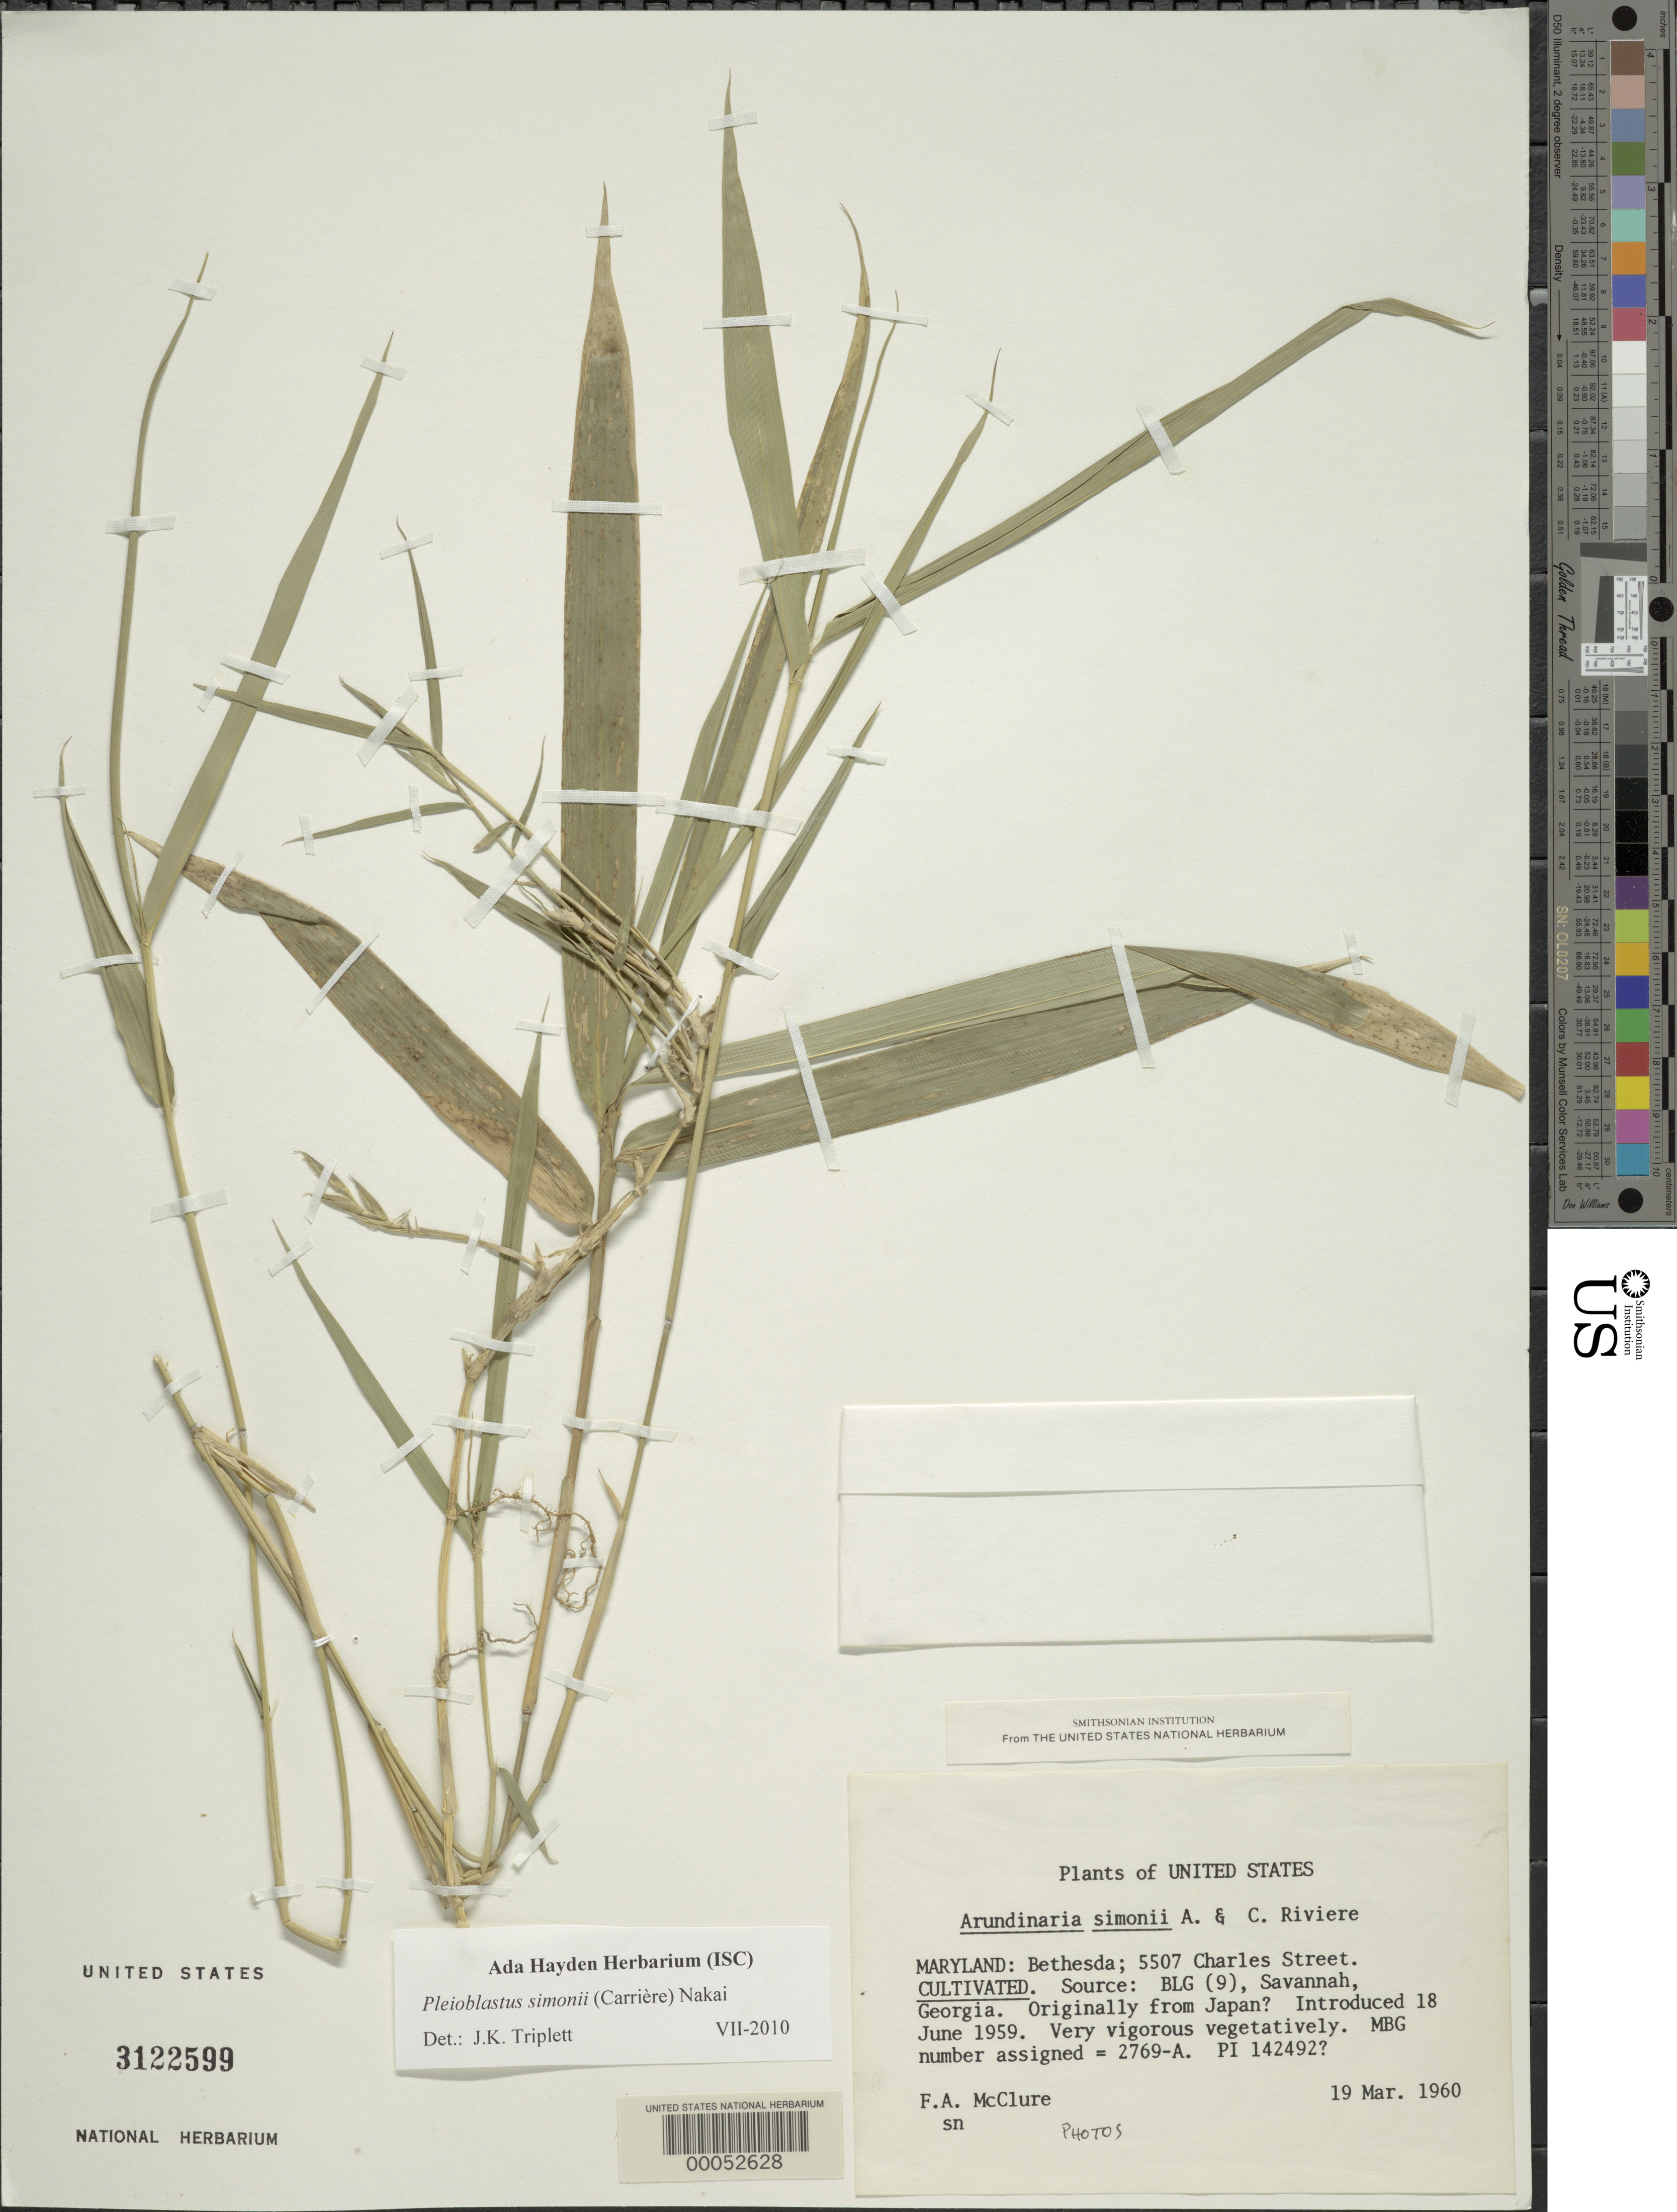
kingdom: Plantae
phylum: Tracheophyta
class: Liliopsida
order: Poales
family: Poaceae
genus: Pleioblastus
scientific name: Pleioblastus simonii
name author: (Carrière) Nakai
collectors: F. A. McClure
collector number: MGB 2769-A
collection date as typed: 19 Mar 1960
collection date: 1960-03-19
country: United States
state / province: Maryland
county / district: Montgomery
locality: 5507 Charles Street, Bethesda (McClure's Garden)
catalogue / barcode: US 3122599